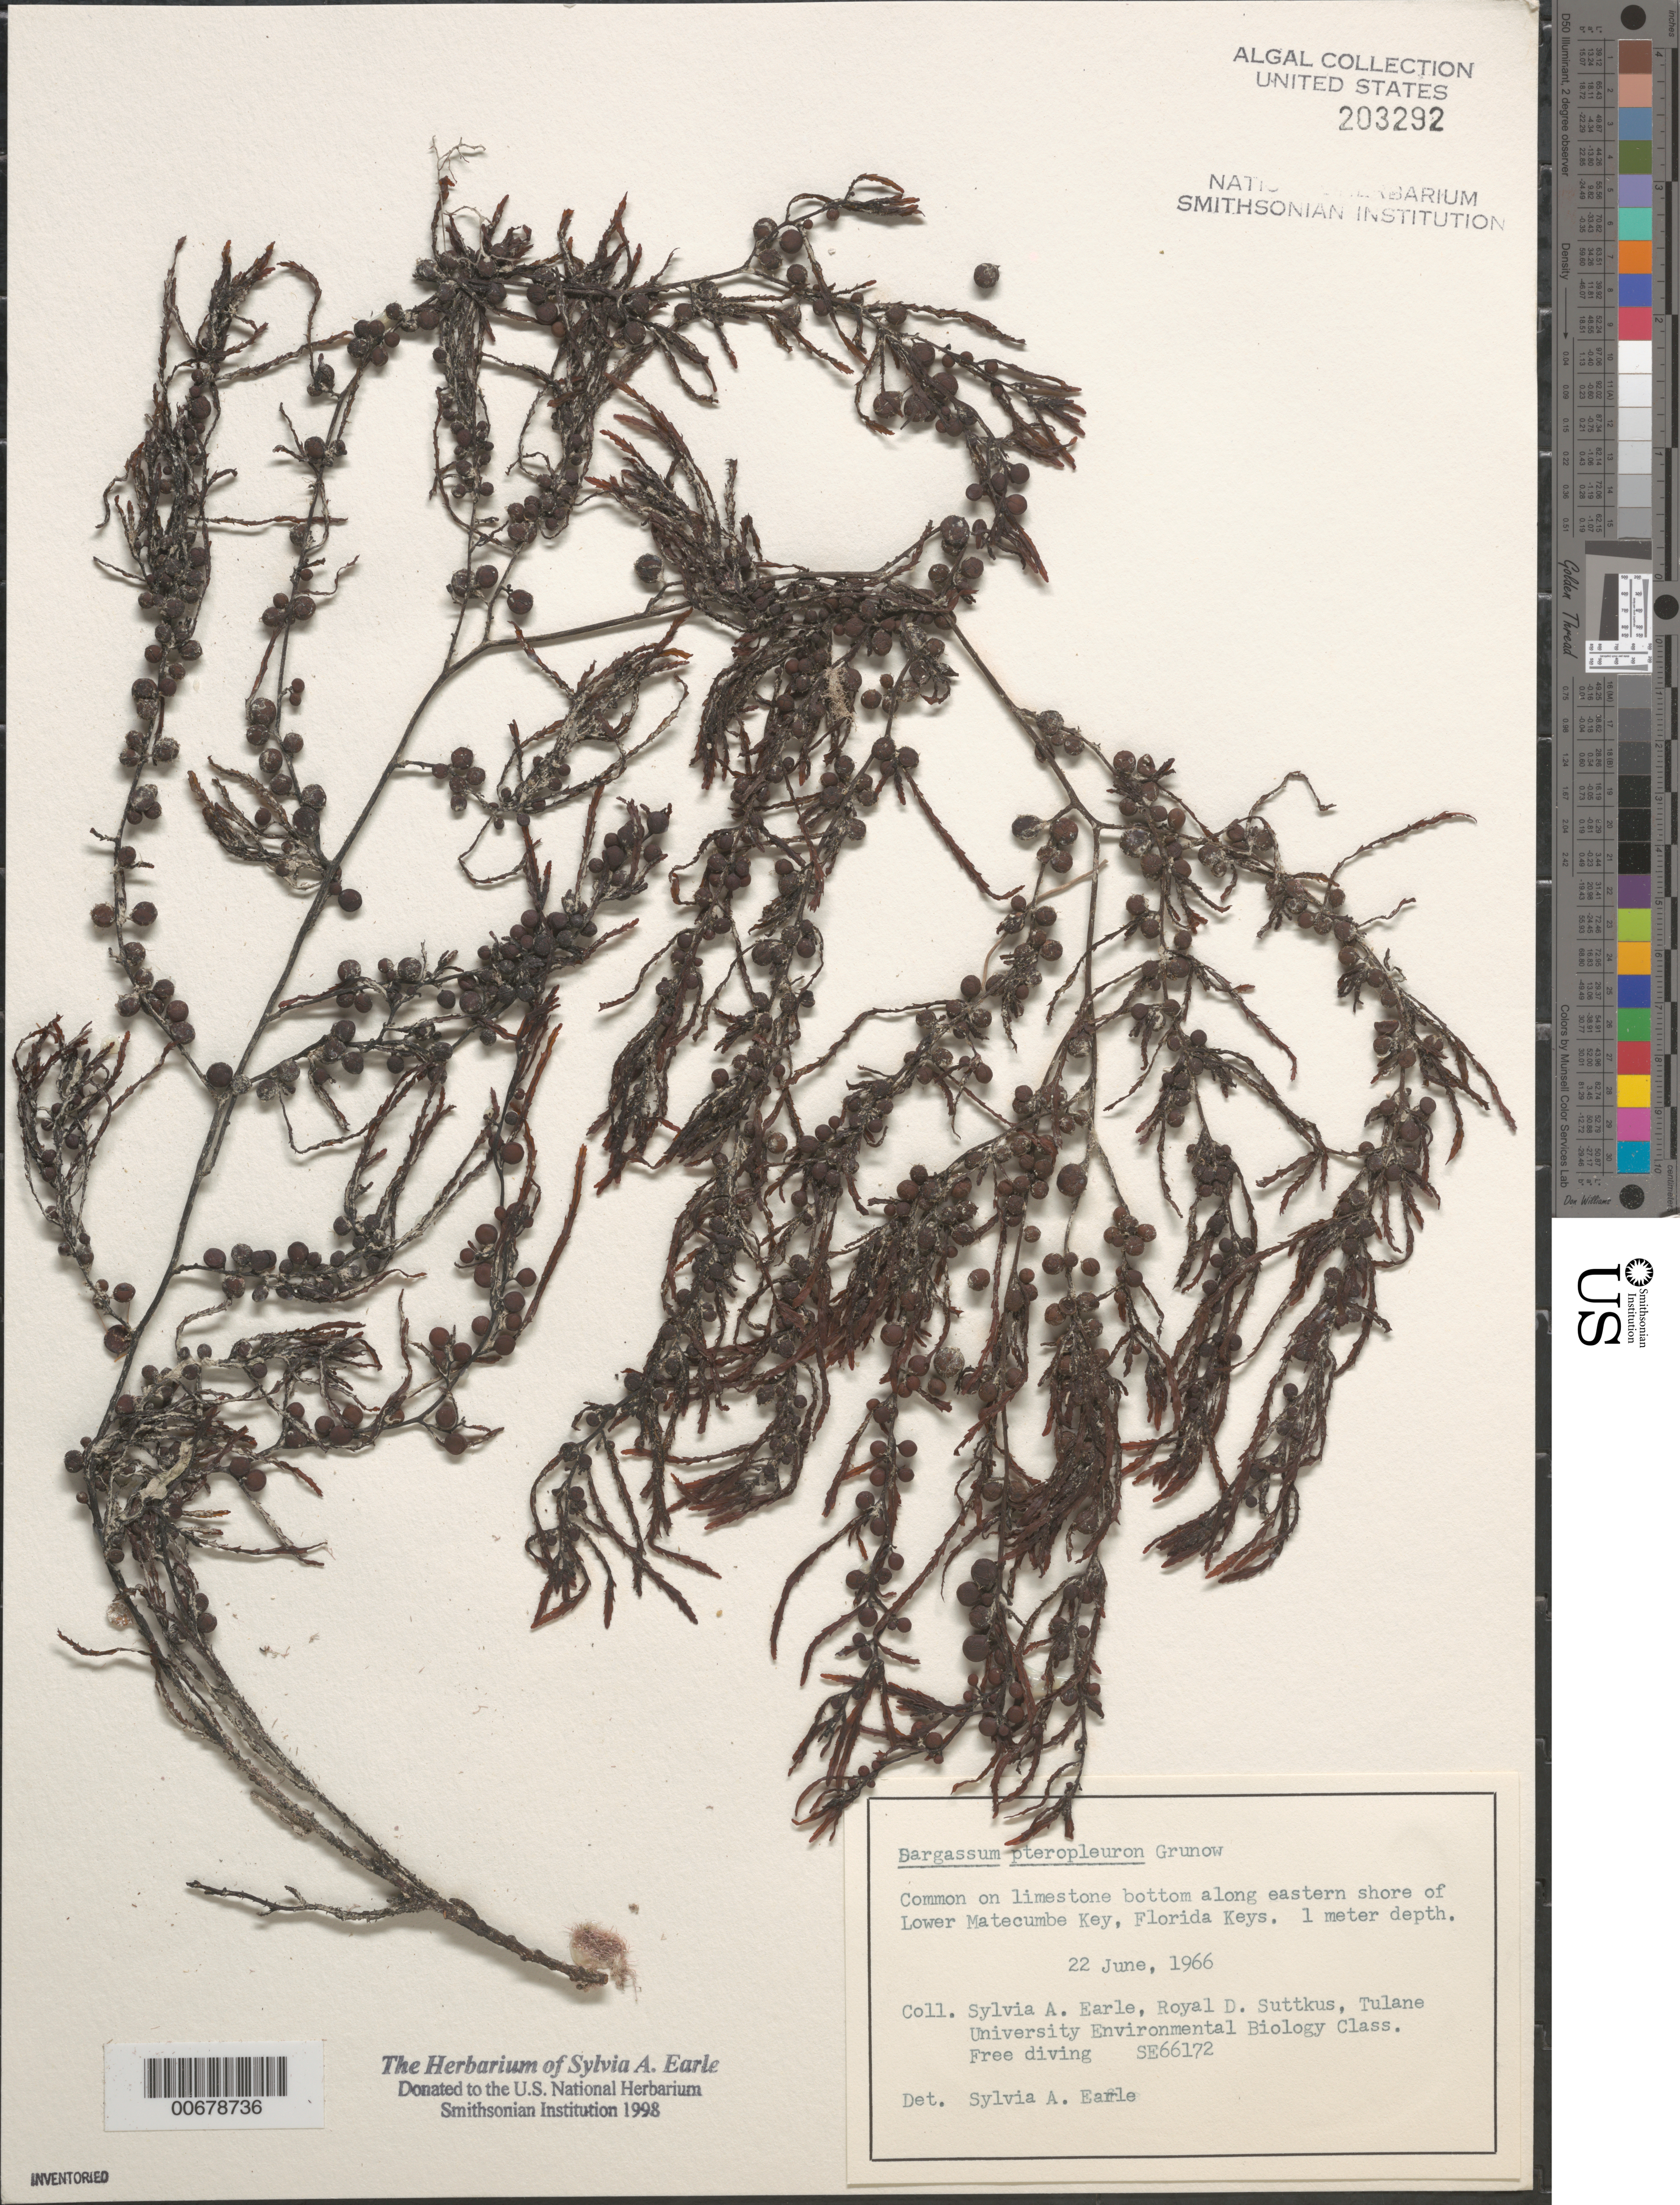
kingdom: Chromista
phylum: Ochrophyta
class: Phaeophyceae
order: Fucales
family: Sargassaceae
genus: Sargassum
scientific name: Sargassum pteropleuron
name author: Grunow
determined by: Earle, S. A.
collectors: S. A. Earle, R. Suttkus & Tulane Univ. Env. Biol. Class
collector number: SE 66172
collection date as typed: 22 Jun 1966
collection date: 1966-06-22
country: United States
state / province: Florida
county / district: Monroe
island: Lower Matecumbe Key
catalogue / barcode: US 203292